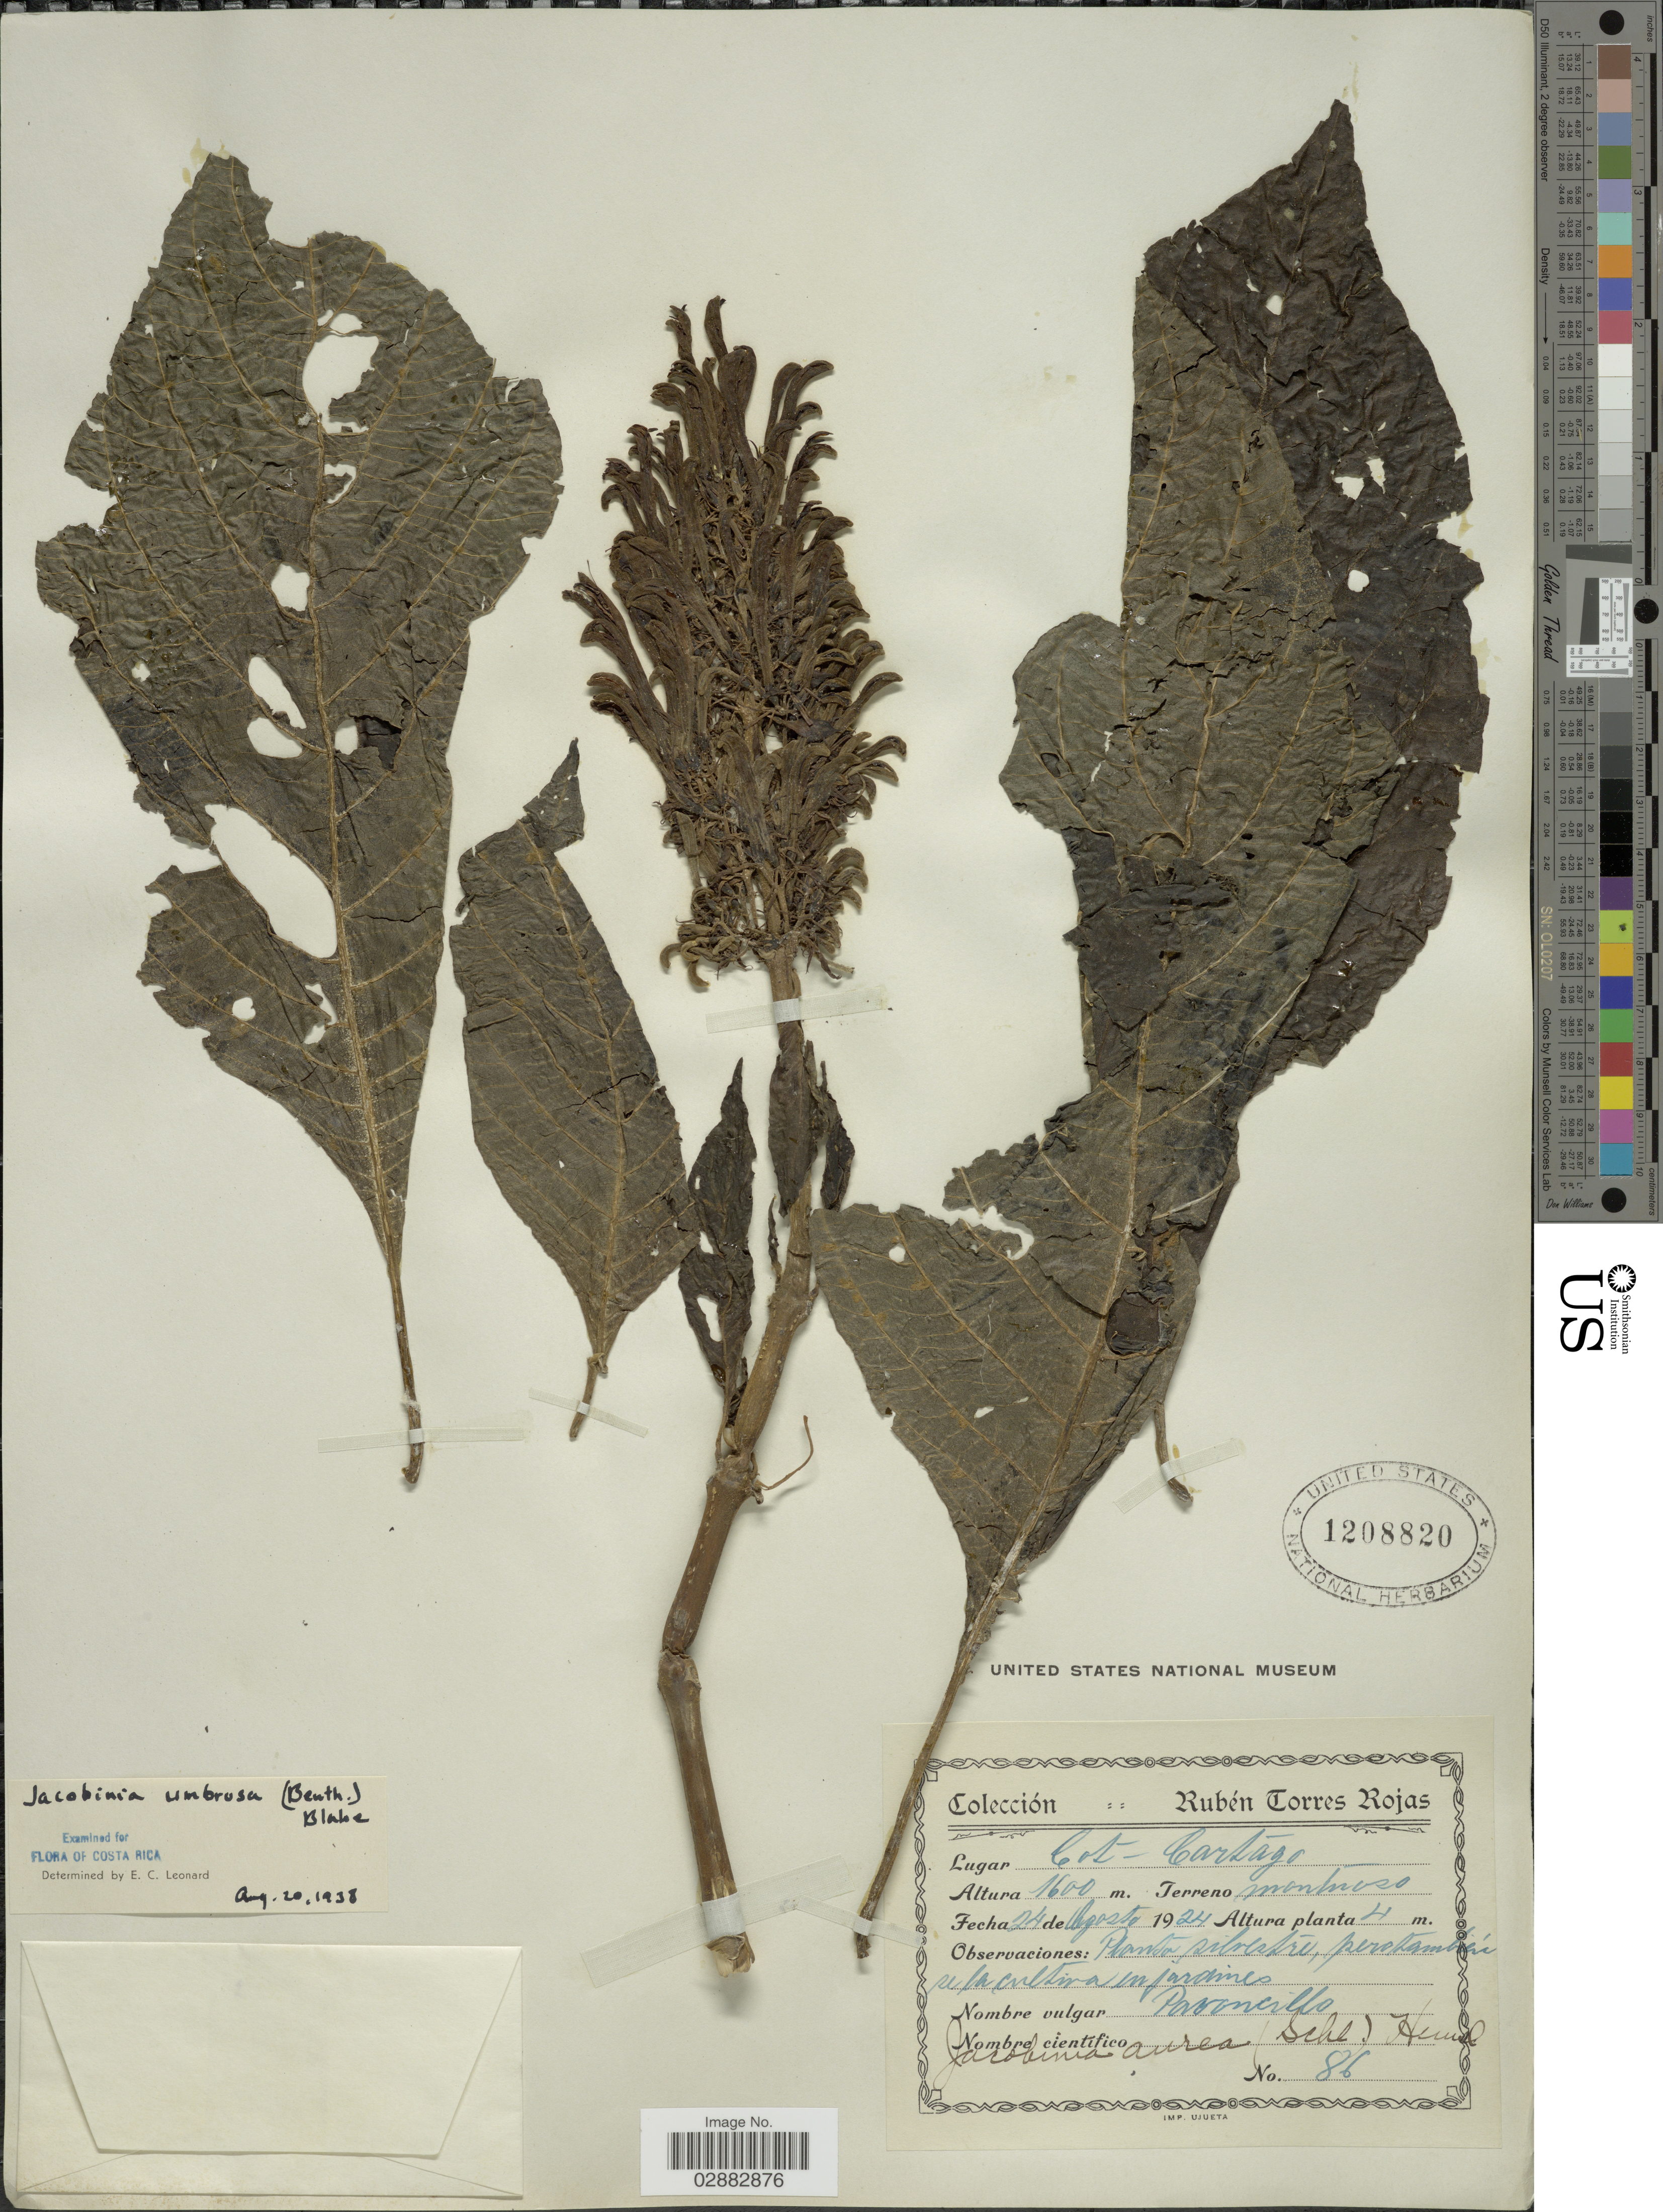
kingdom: Plantae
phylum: Tracheophyta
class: Magnoliopsida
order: Lamiales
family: Acanthaceae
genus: Jacobinia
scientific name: Jacobinia umbrosa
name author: (Benth.) S.F. Blake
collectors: R. Torres Rojas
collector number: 86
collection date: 1924-08-24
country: Costa Rica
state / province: Cartago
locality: Cot - Cartago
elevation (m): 1600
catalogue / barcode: US 1208820